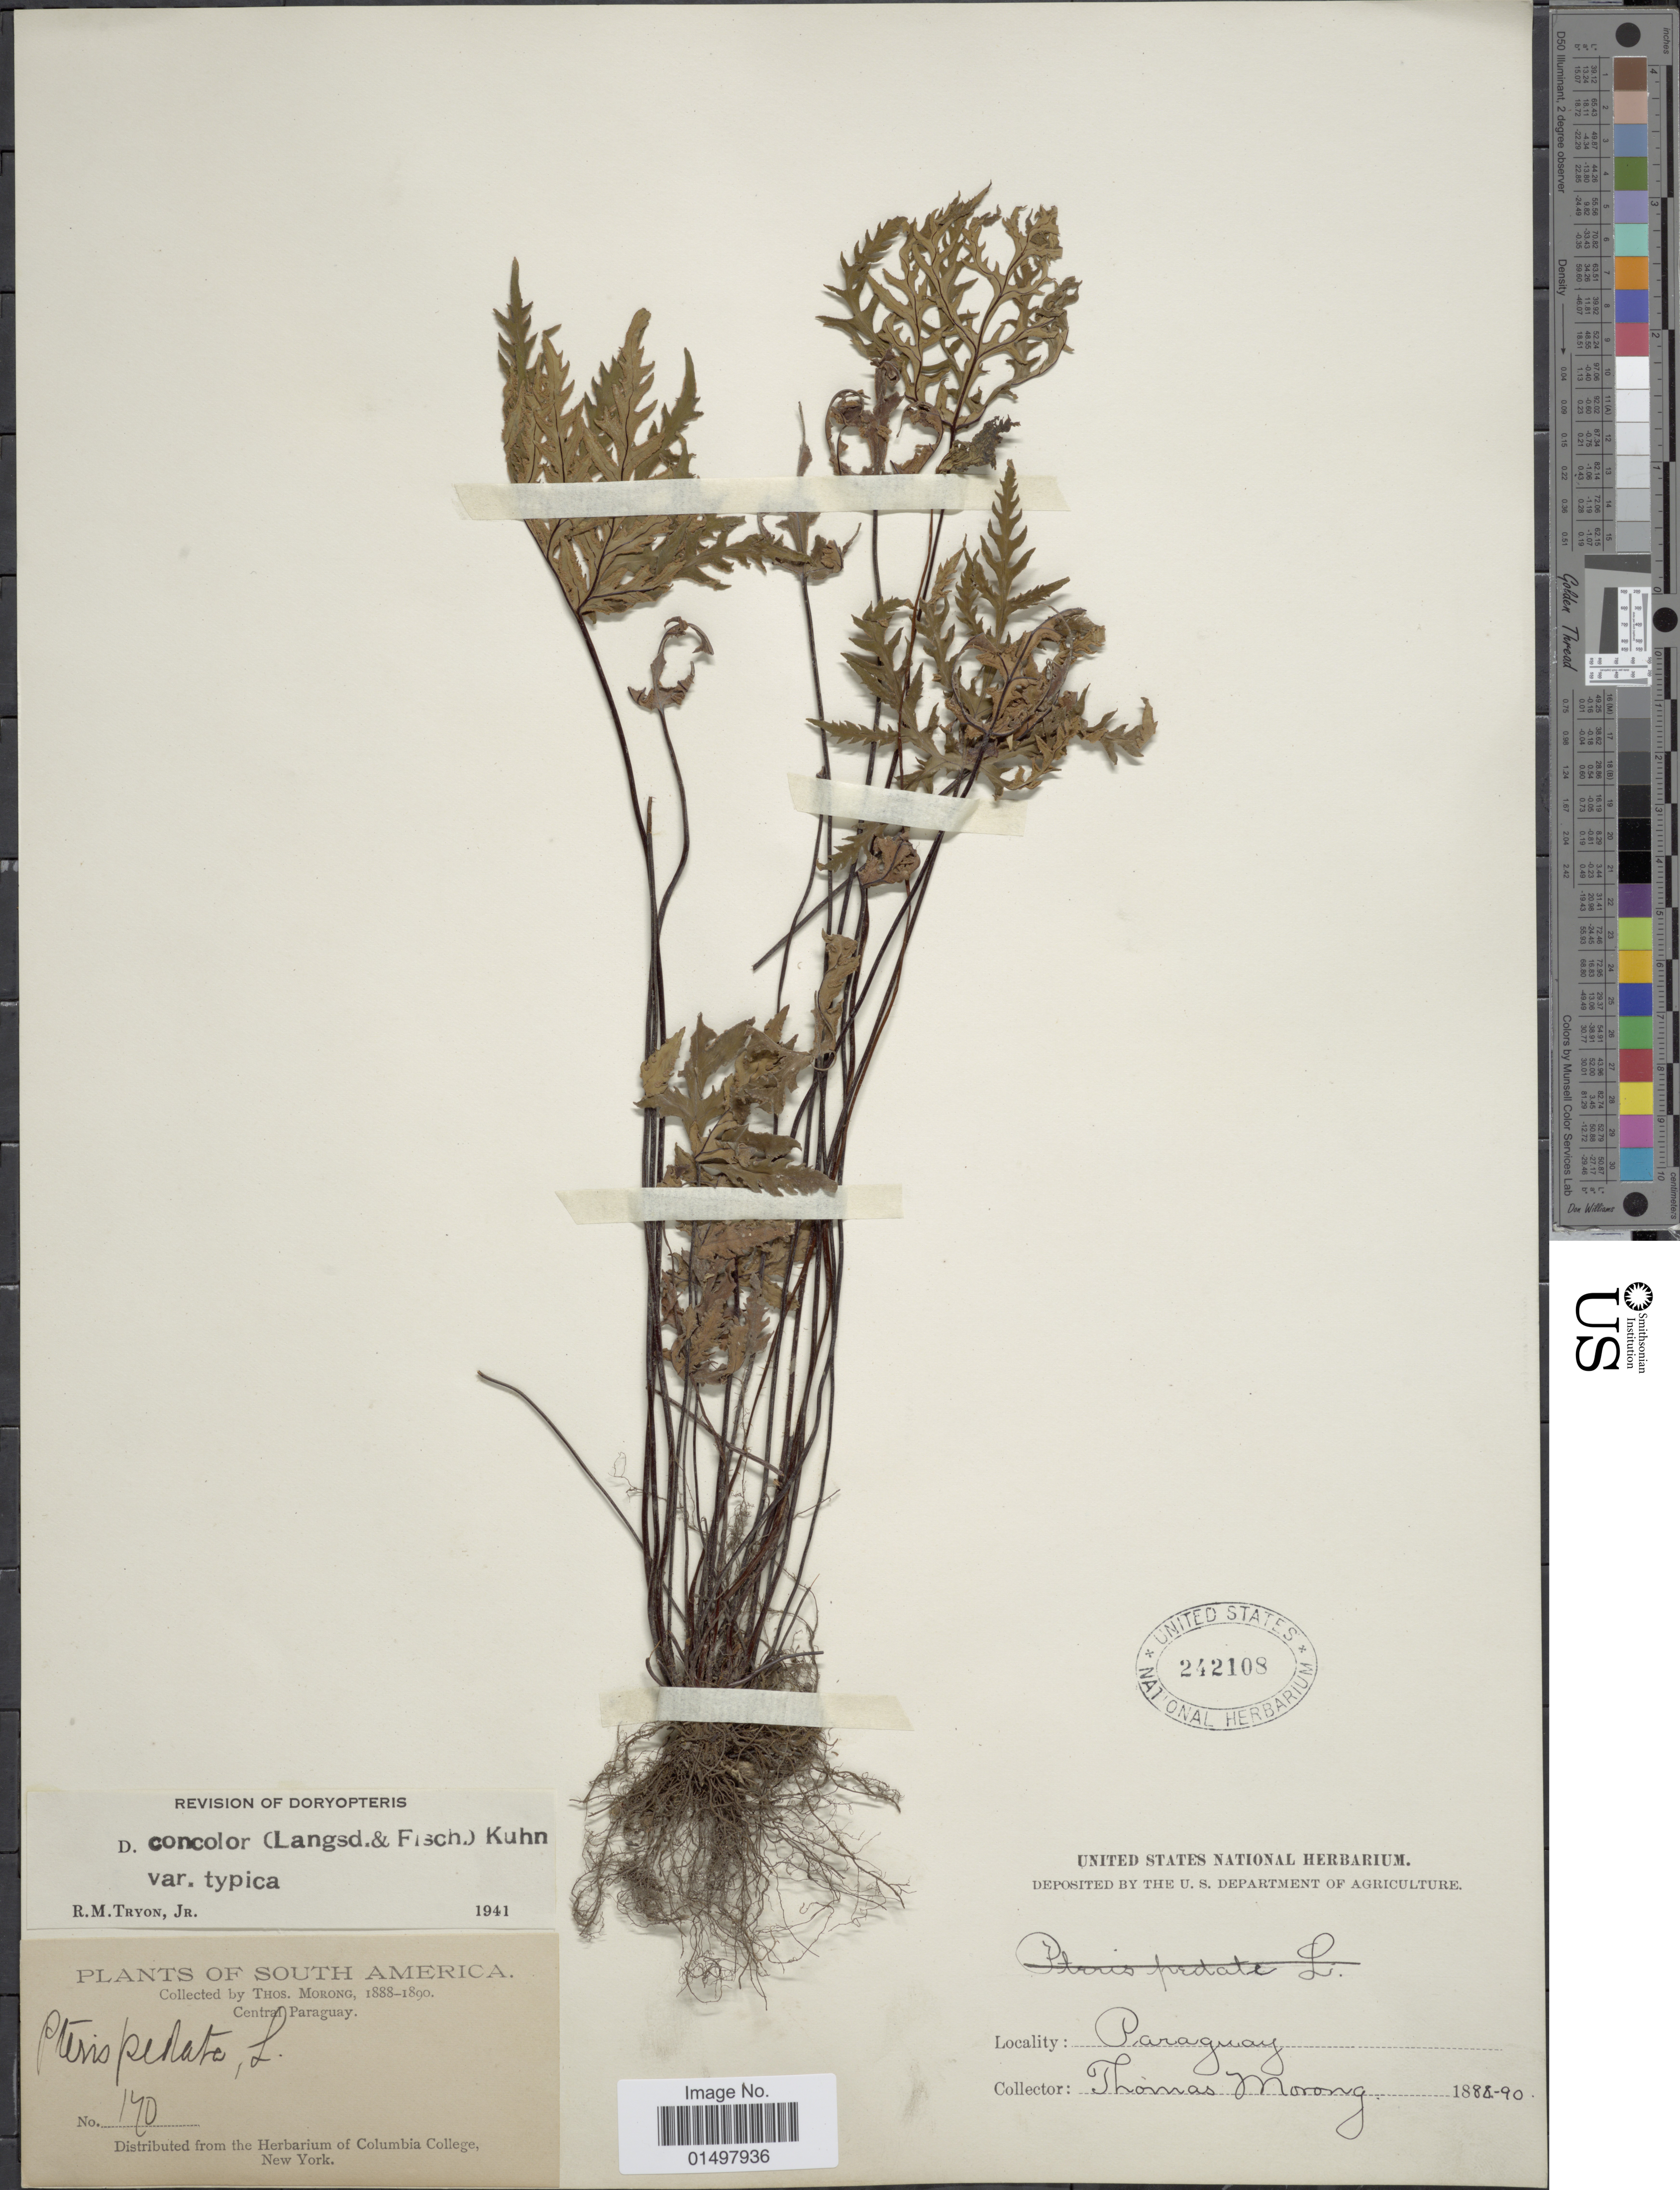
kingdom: Plantae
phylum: Tracheophyta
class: Polypodiopsida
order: Polypodiales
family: Pteridaceae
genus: Doryopteris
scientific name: Doryopteris concolor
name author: (Langsd. & Fisch.) Kuhn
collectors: ex herb. T. Morong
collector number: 170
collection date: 1888/1890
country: Paraguay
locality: Central Paraguay.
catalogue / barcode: US 242108